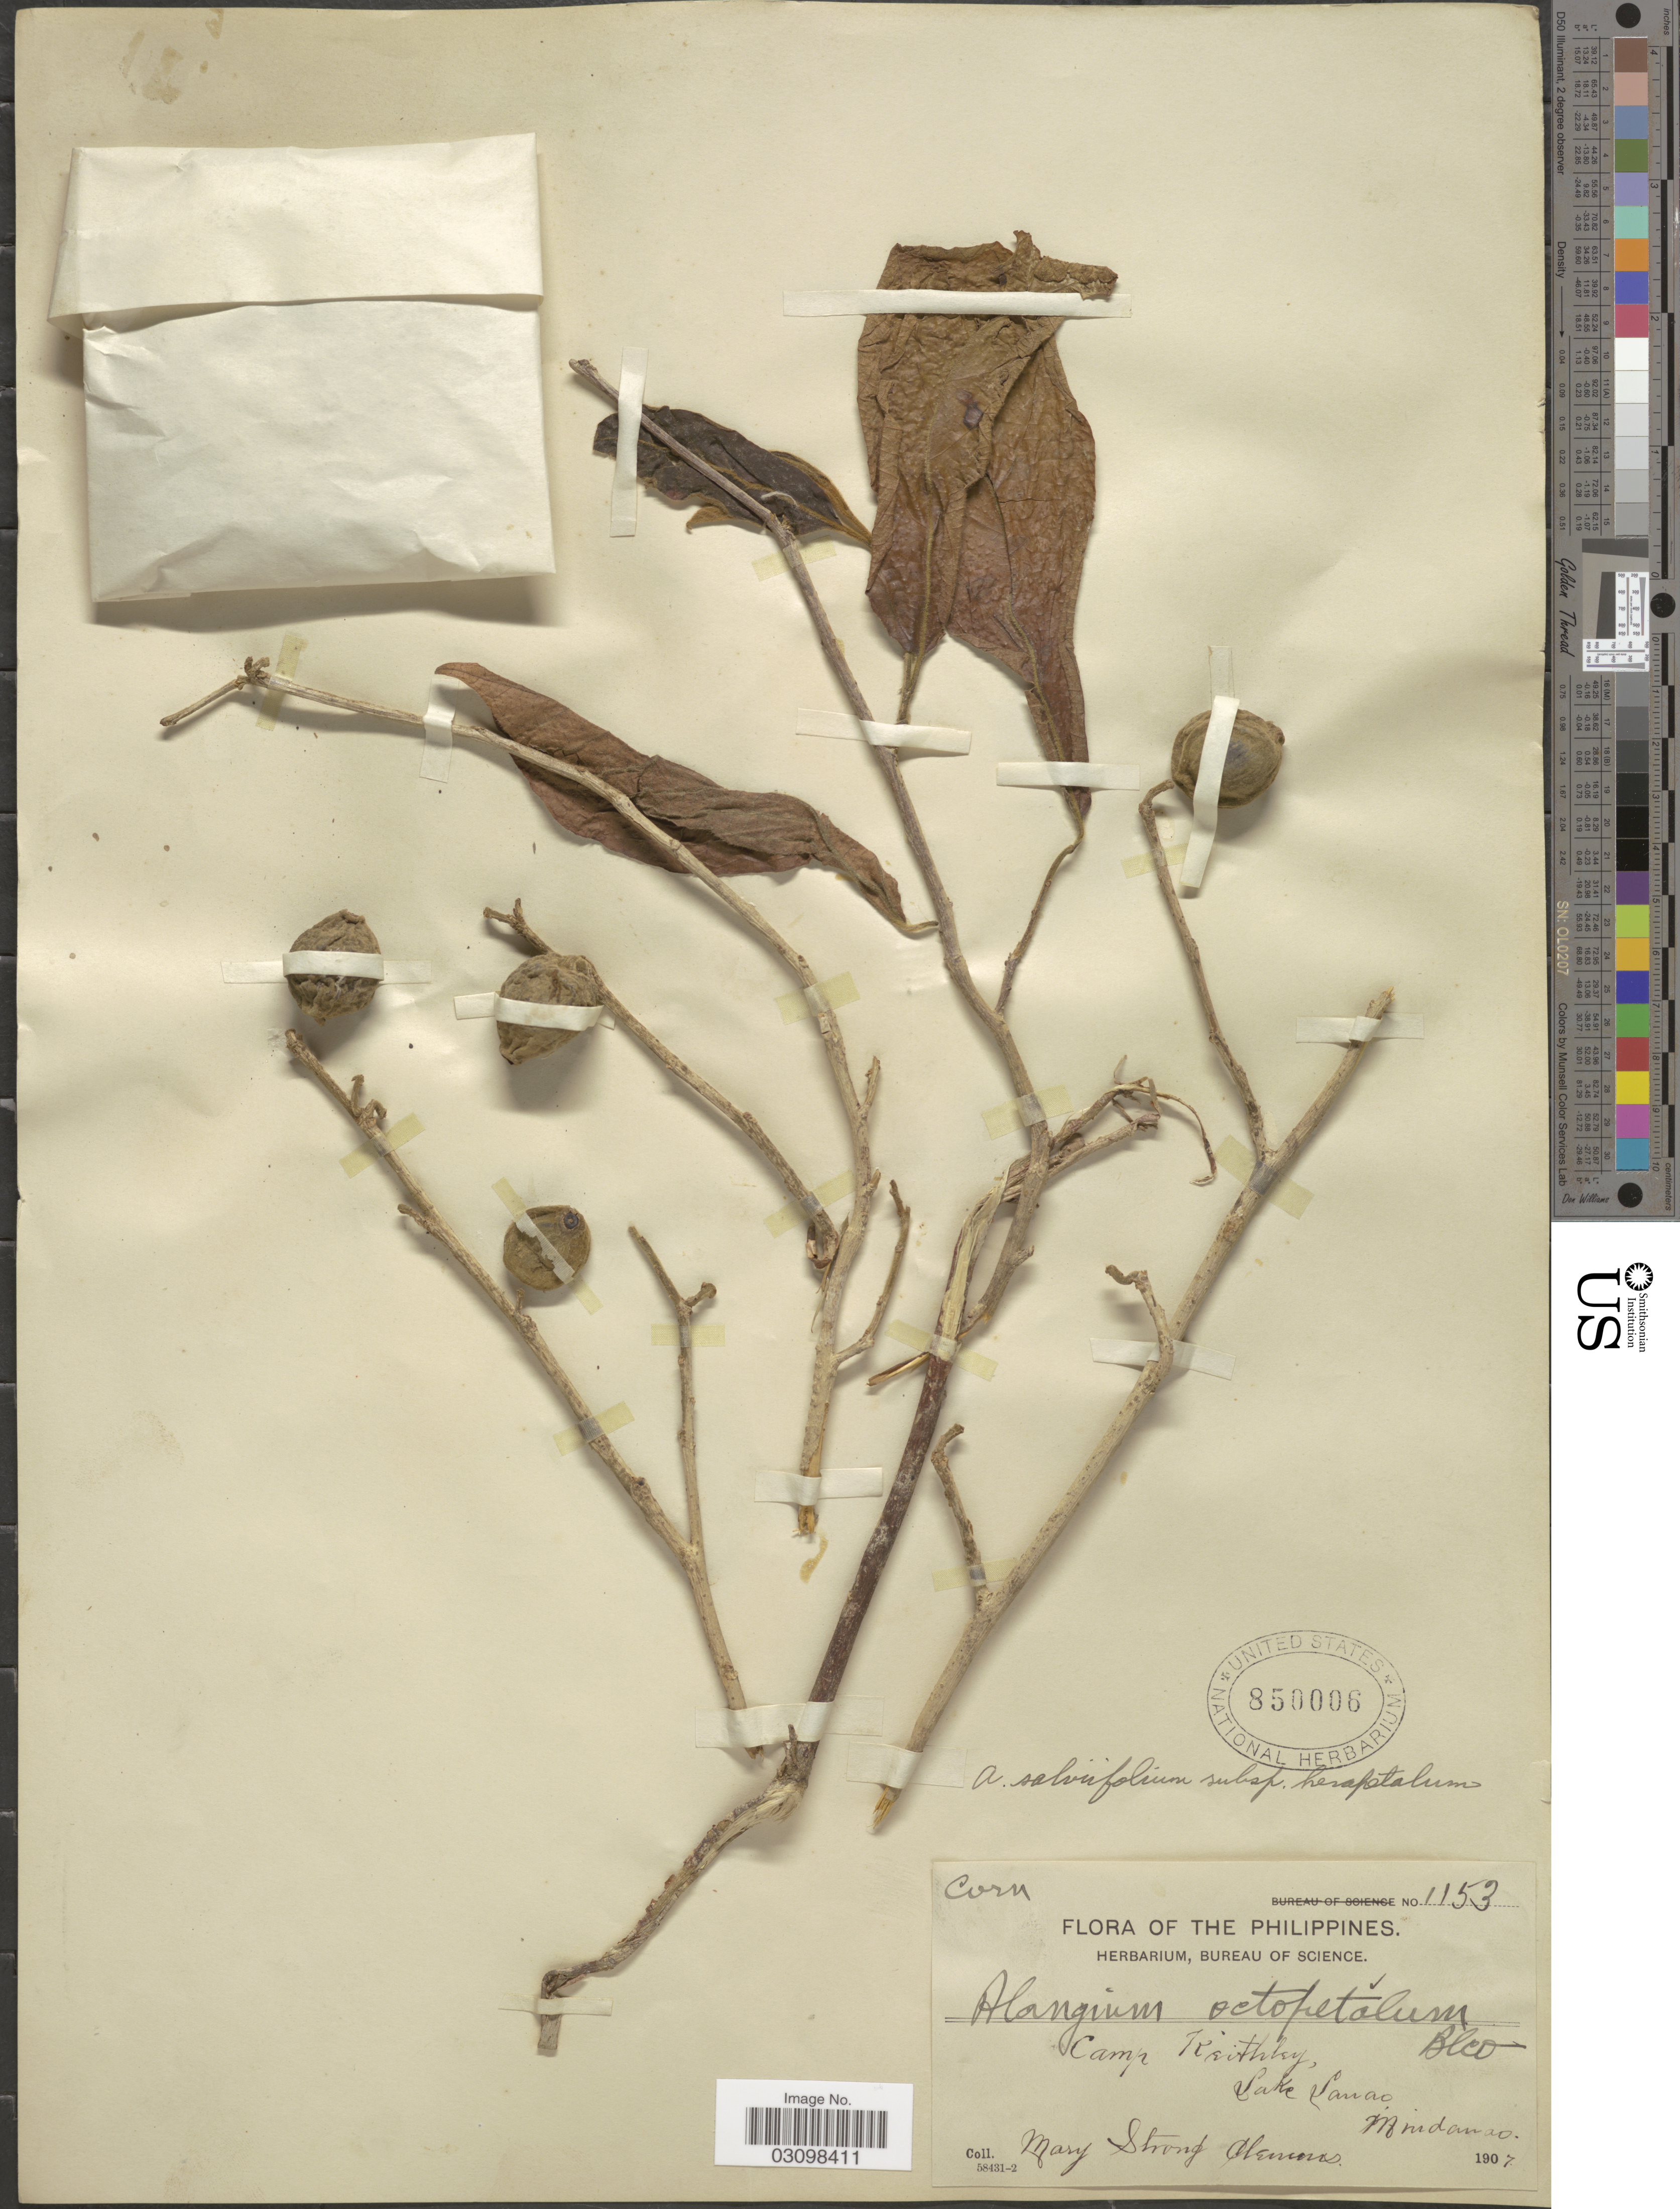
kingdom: Plantae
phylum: Tracheophyta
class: Magnoliopsida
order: Cornales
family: Cornaceae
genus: Alangium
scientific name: Alangium salviifolium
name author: (L. f.) Wangerin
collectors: M. S. Clemens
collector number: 1153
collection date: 1907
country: Philippines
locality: Camp Keithley, Lake Lanao, Mindanao.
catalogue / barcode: US 850006